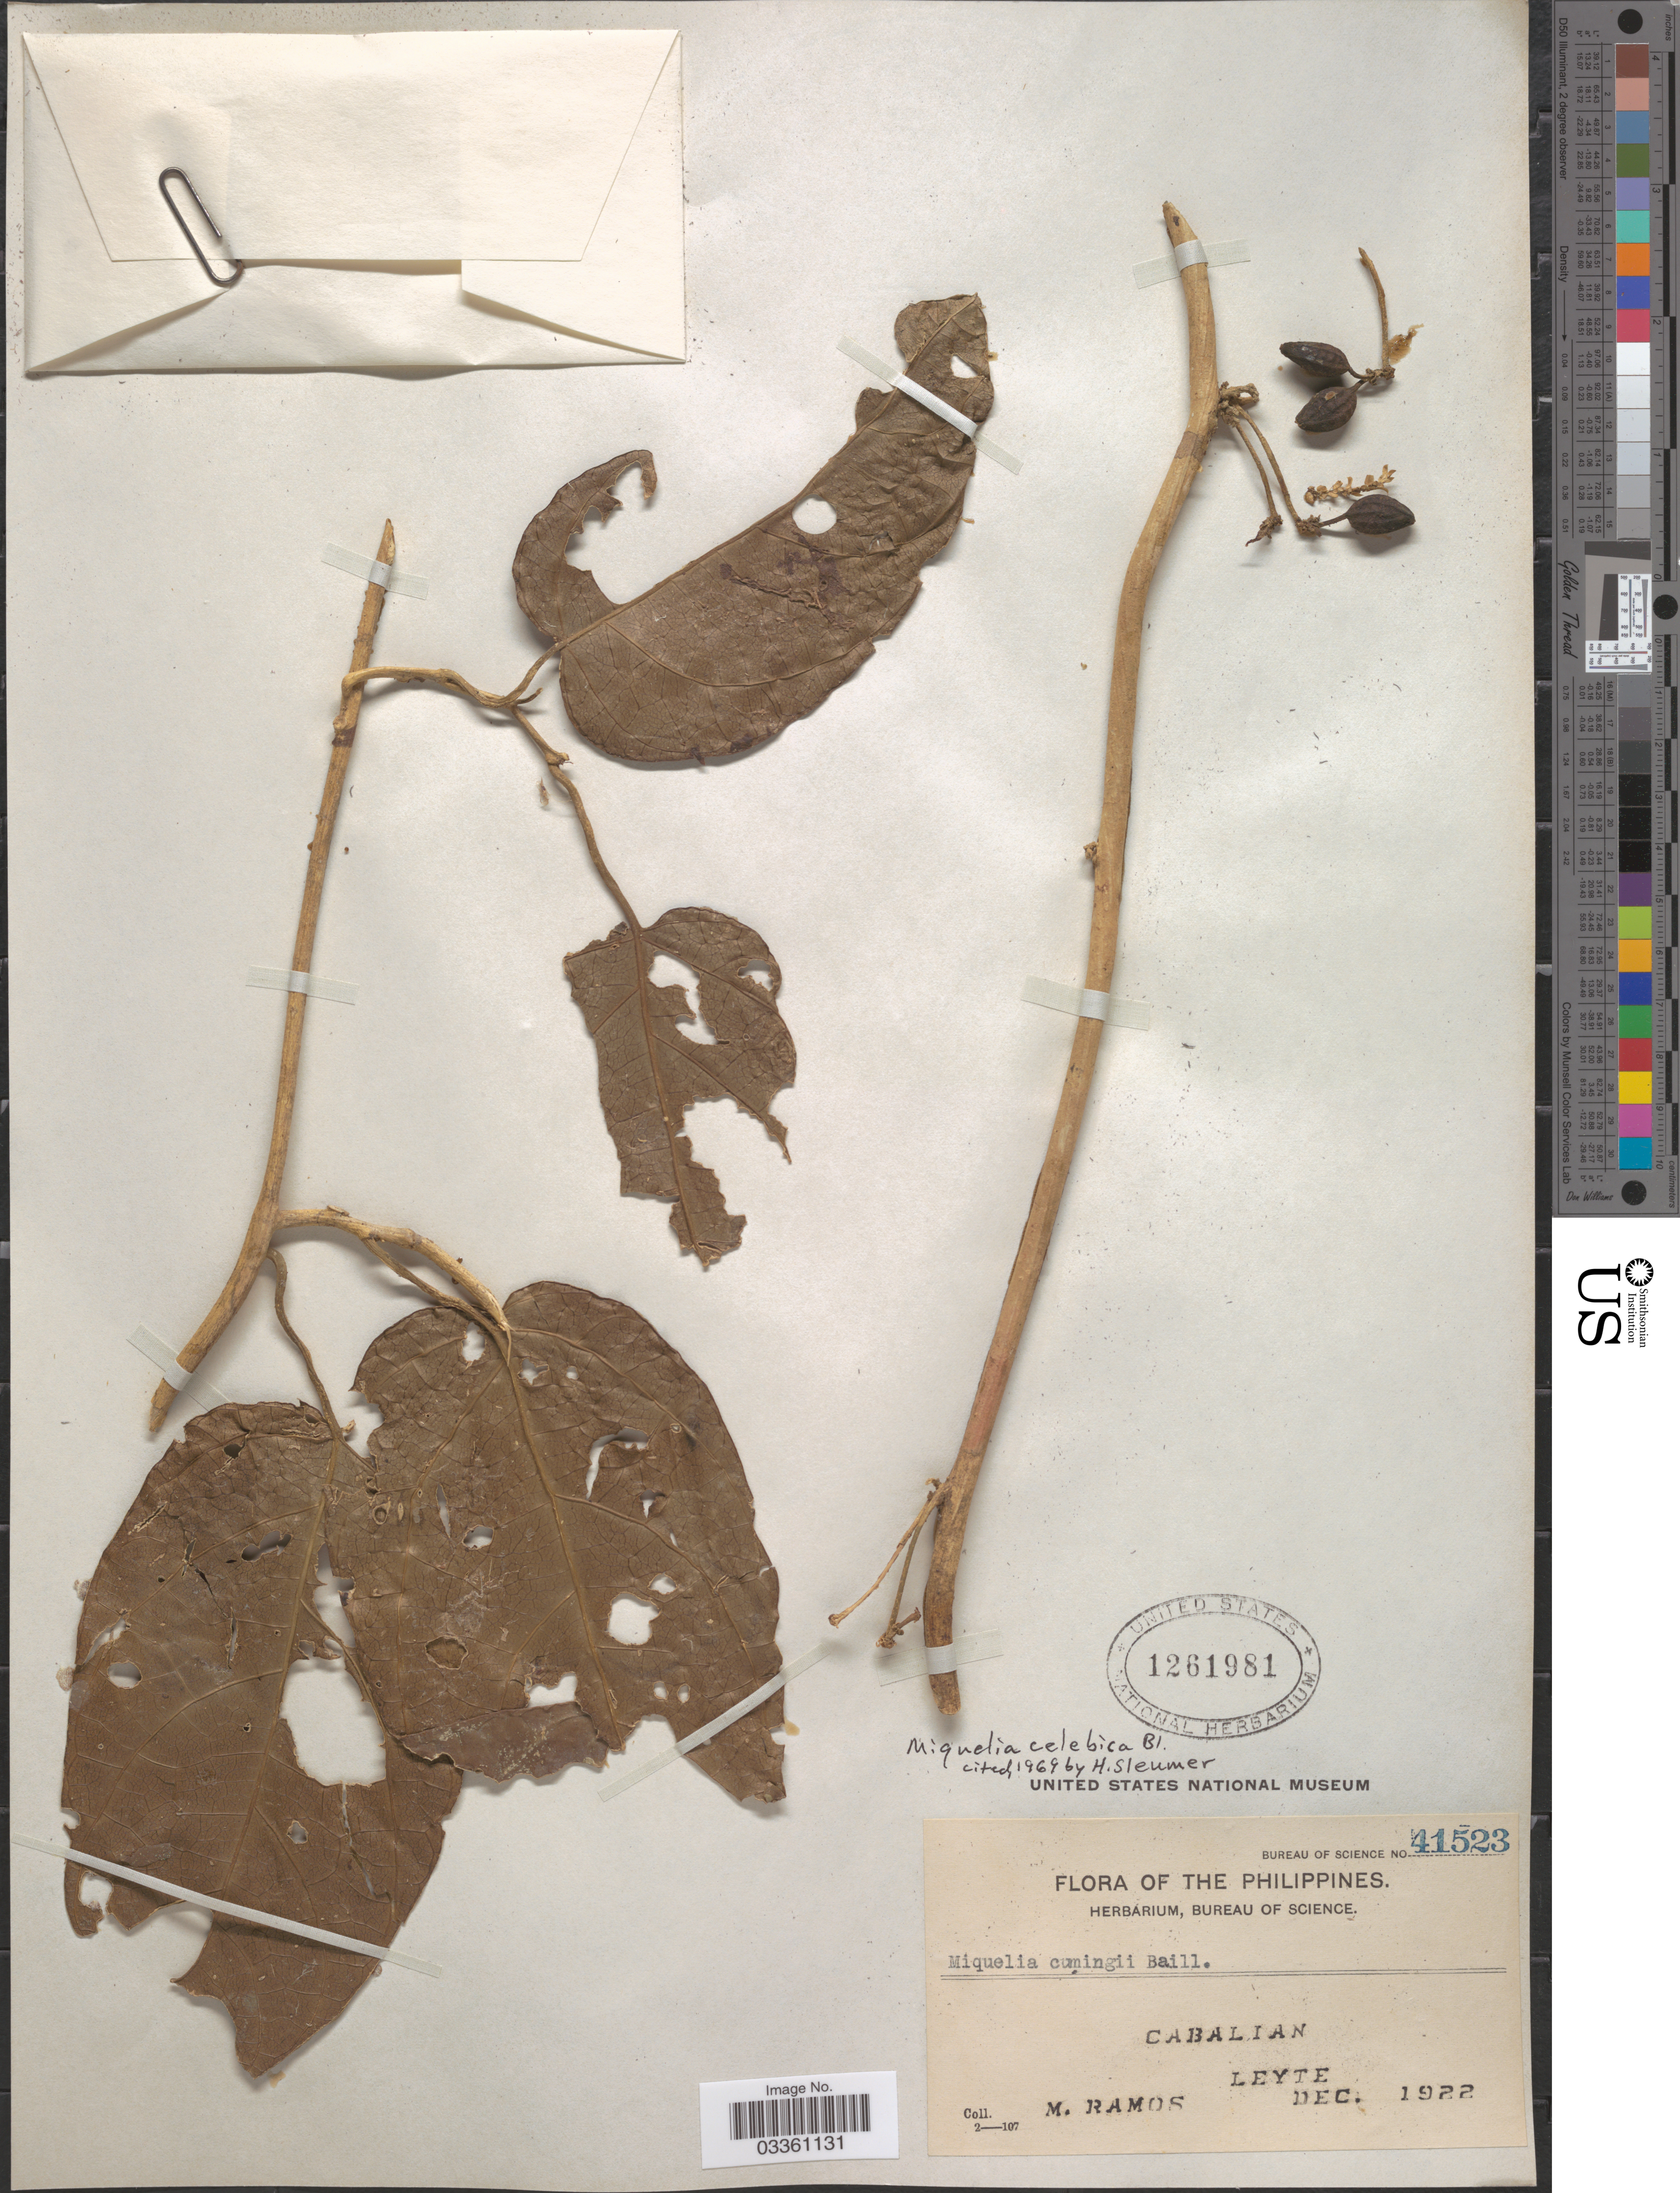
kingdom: Plantae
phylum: Tracheophyta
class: Magnoliopsida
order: Icacinales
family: Icacinaceae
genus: Miquelia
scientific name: Miquelia celebica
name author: Blume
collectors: M. Ramos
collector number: Bureau of Science 41523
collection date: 1922-12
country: Philippines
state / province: Eastern Visayas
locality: Cabalan. Leyte.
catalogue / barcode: US 1261981